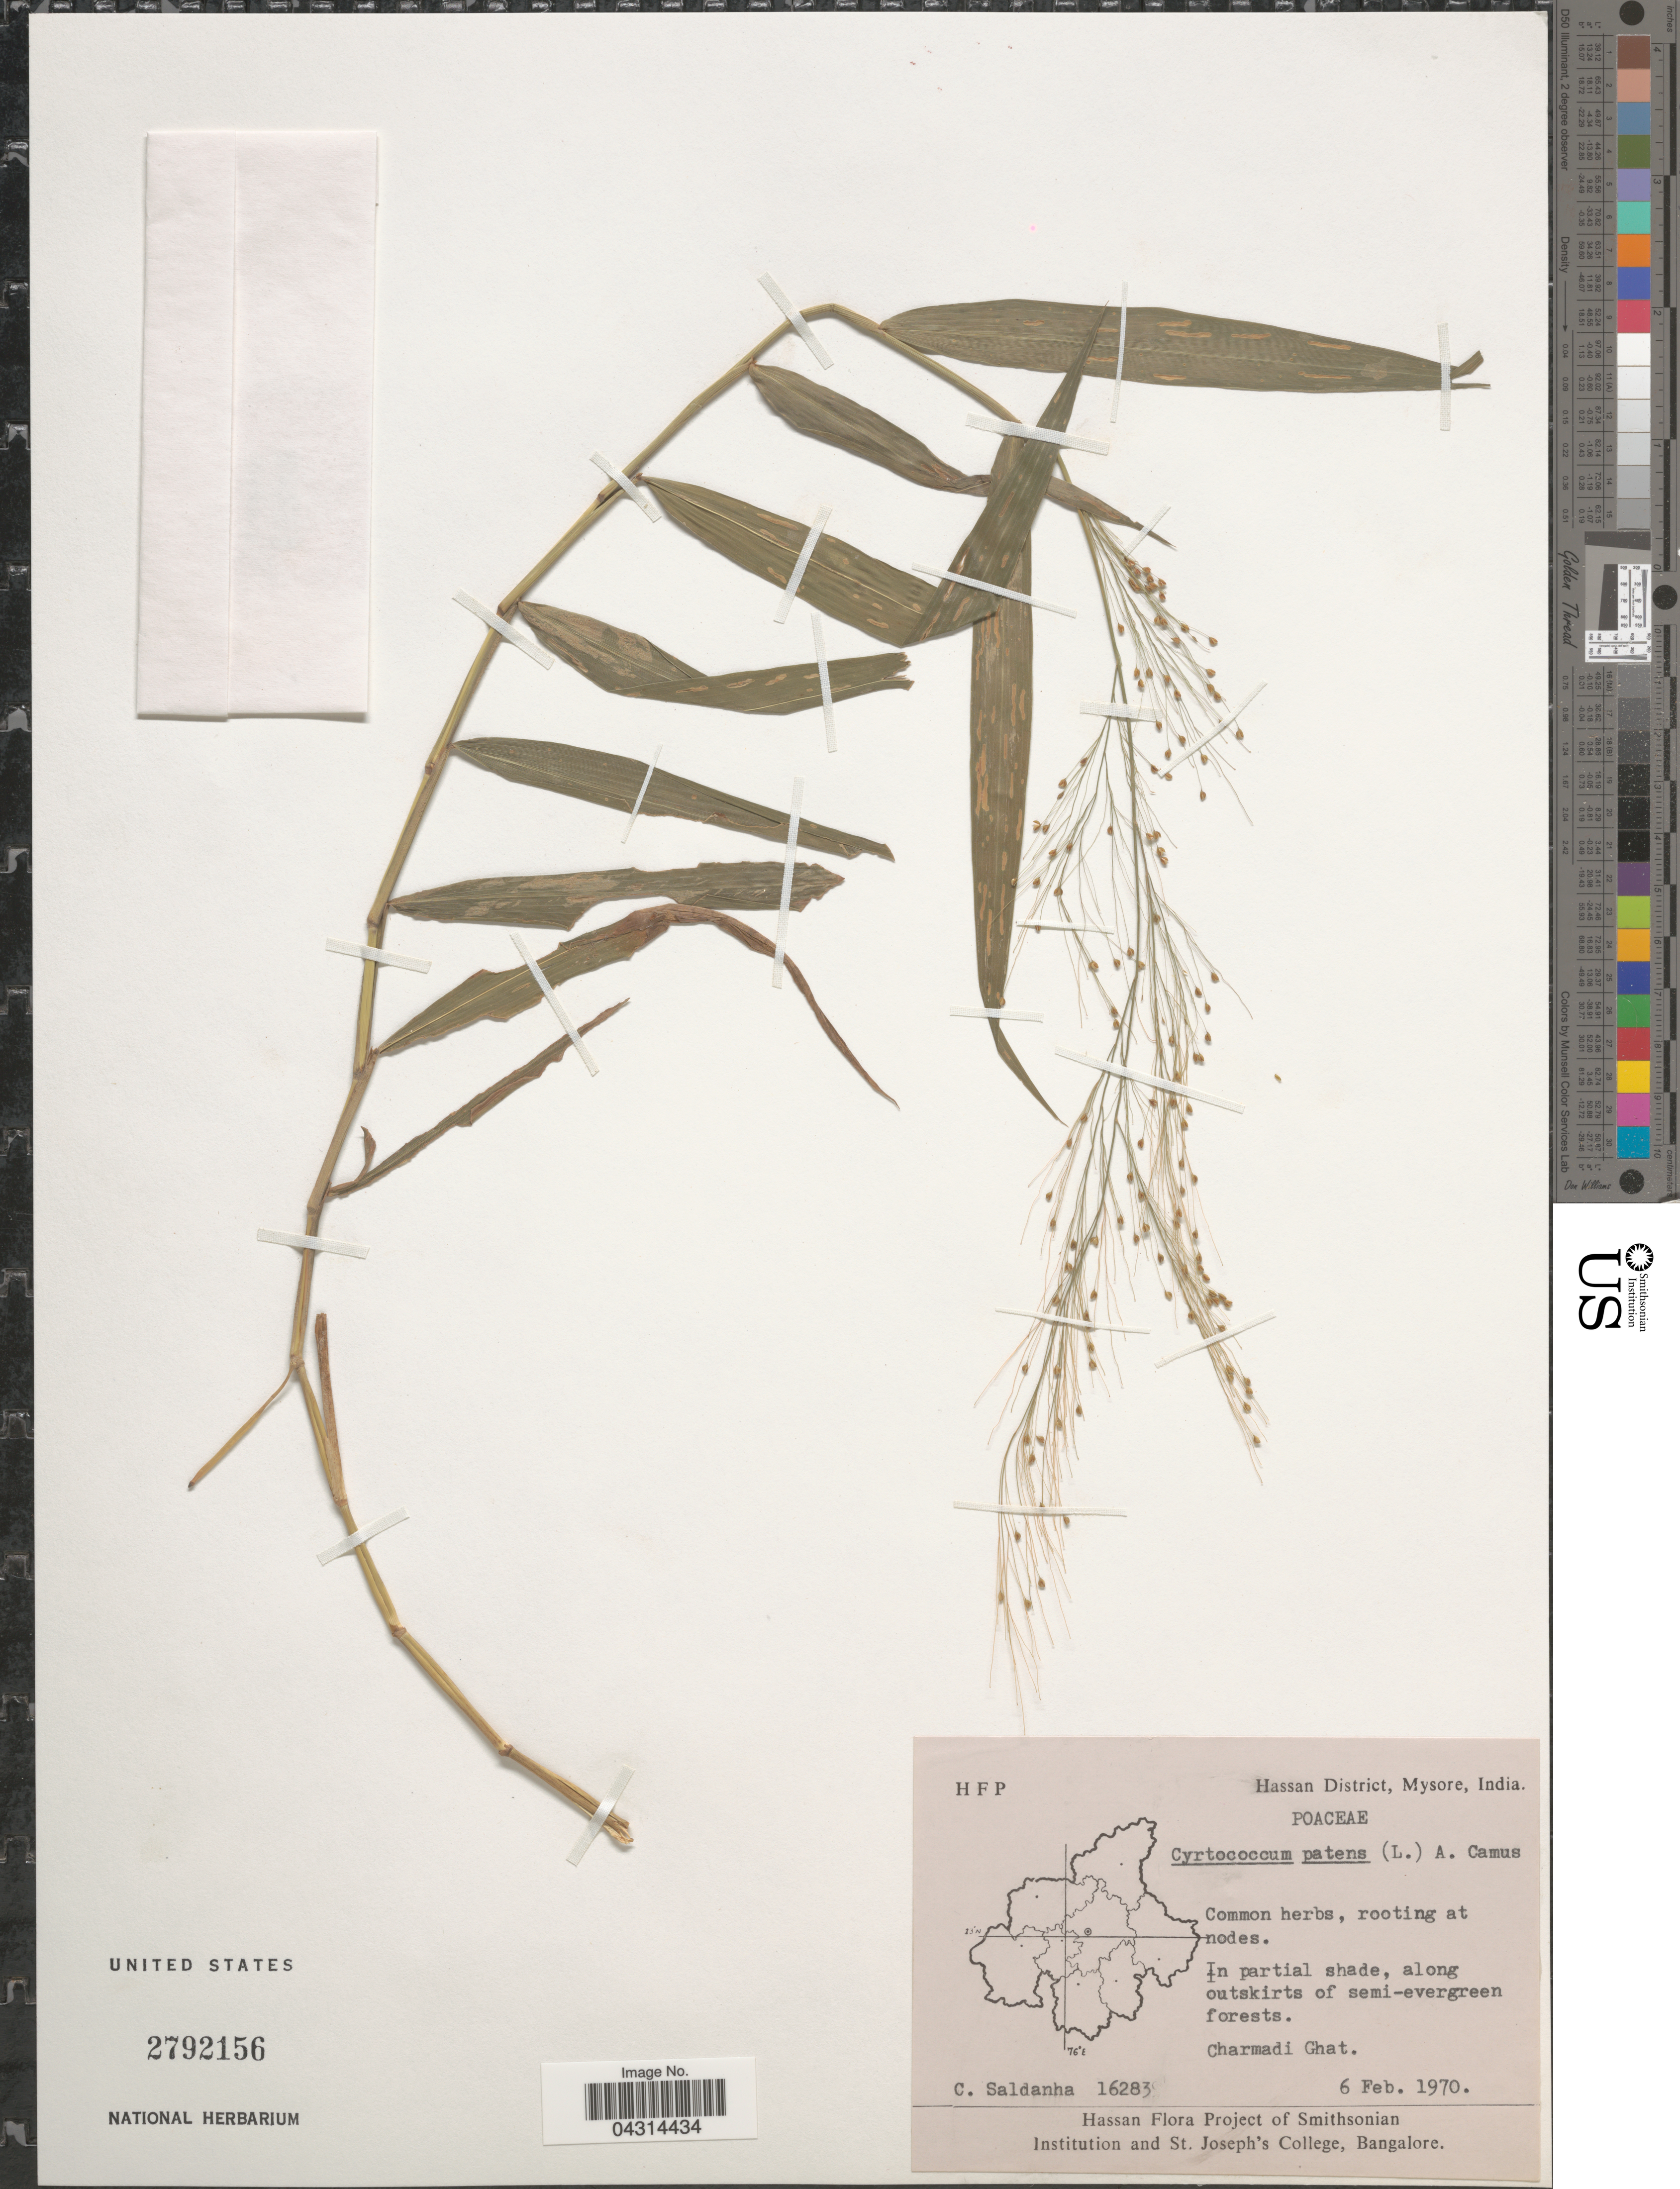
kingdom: Plantae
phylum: Tracheophyta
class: Liliopsida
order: Poales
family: Poaceae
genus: Cyrtococcum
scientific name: Cyrtococcum patens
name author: (L.) A. Camus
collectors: C. Saldanha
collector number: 16283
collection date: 1970-02-06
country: India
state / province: Karnataka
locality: Hassan District, Mysore. Charmadi Ghat.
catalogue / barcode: US 2792156